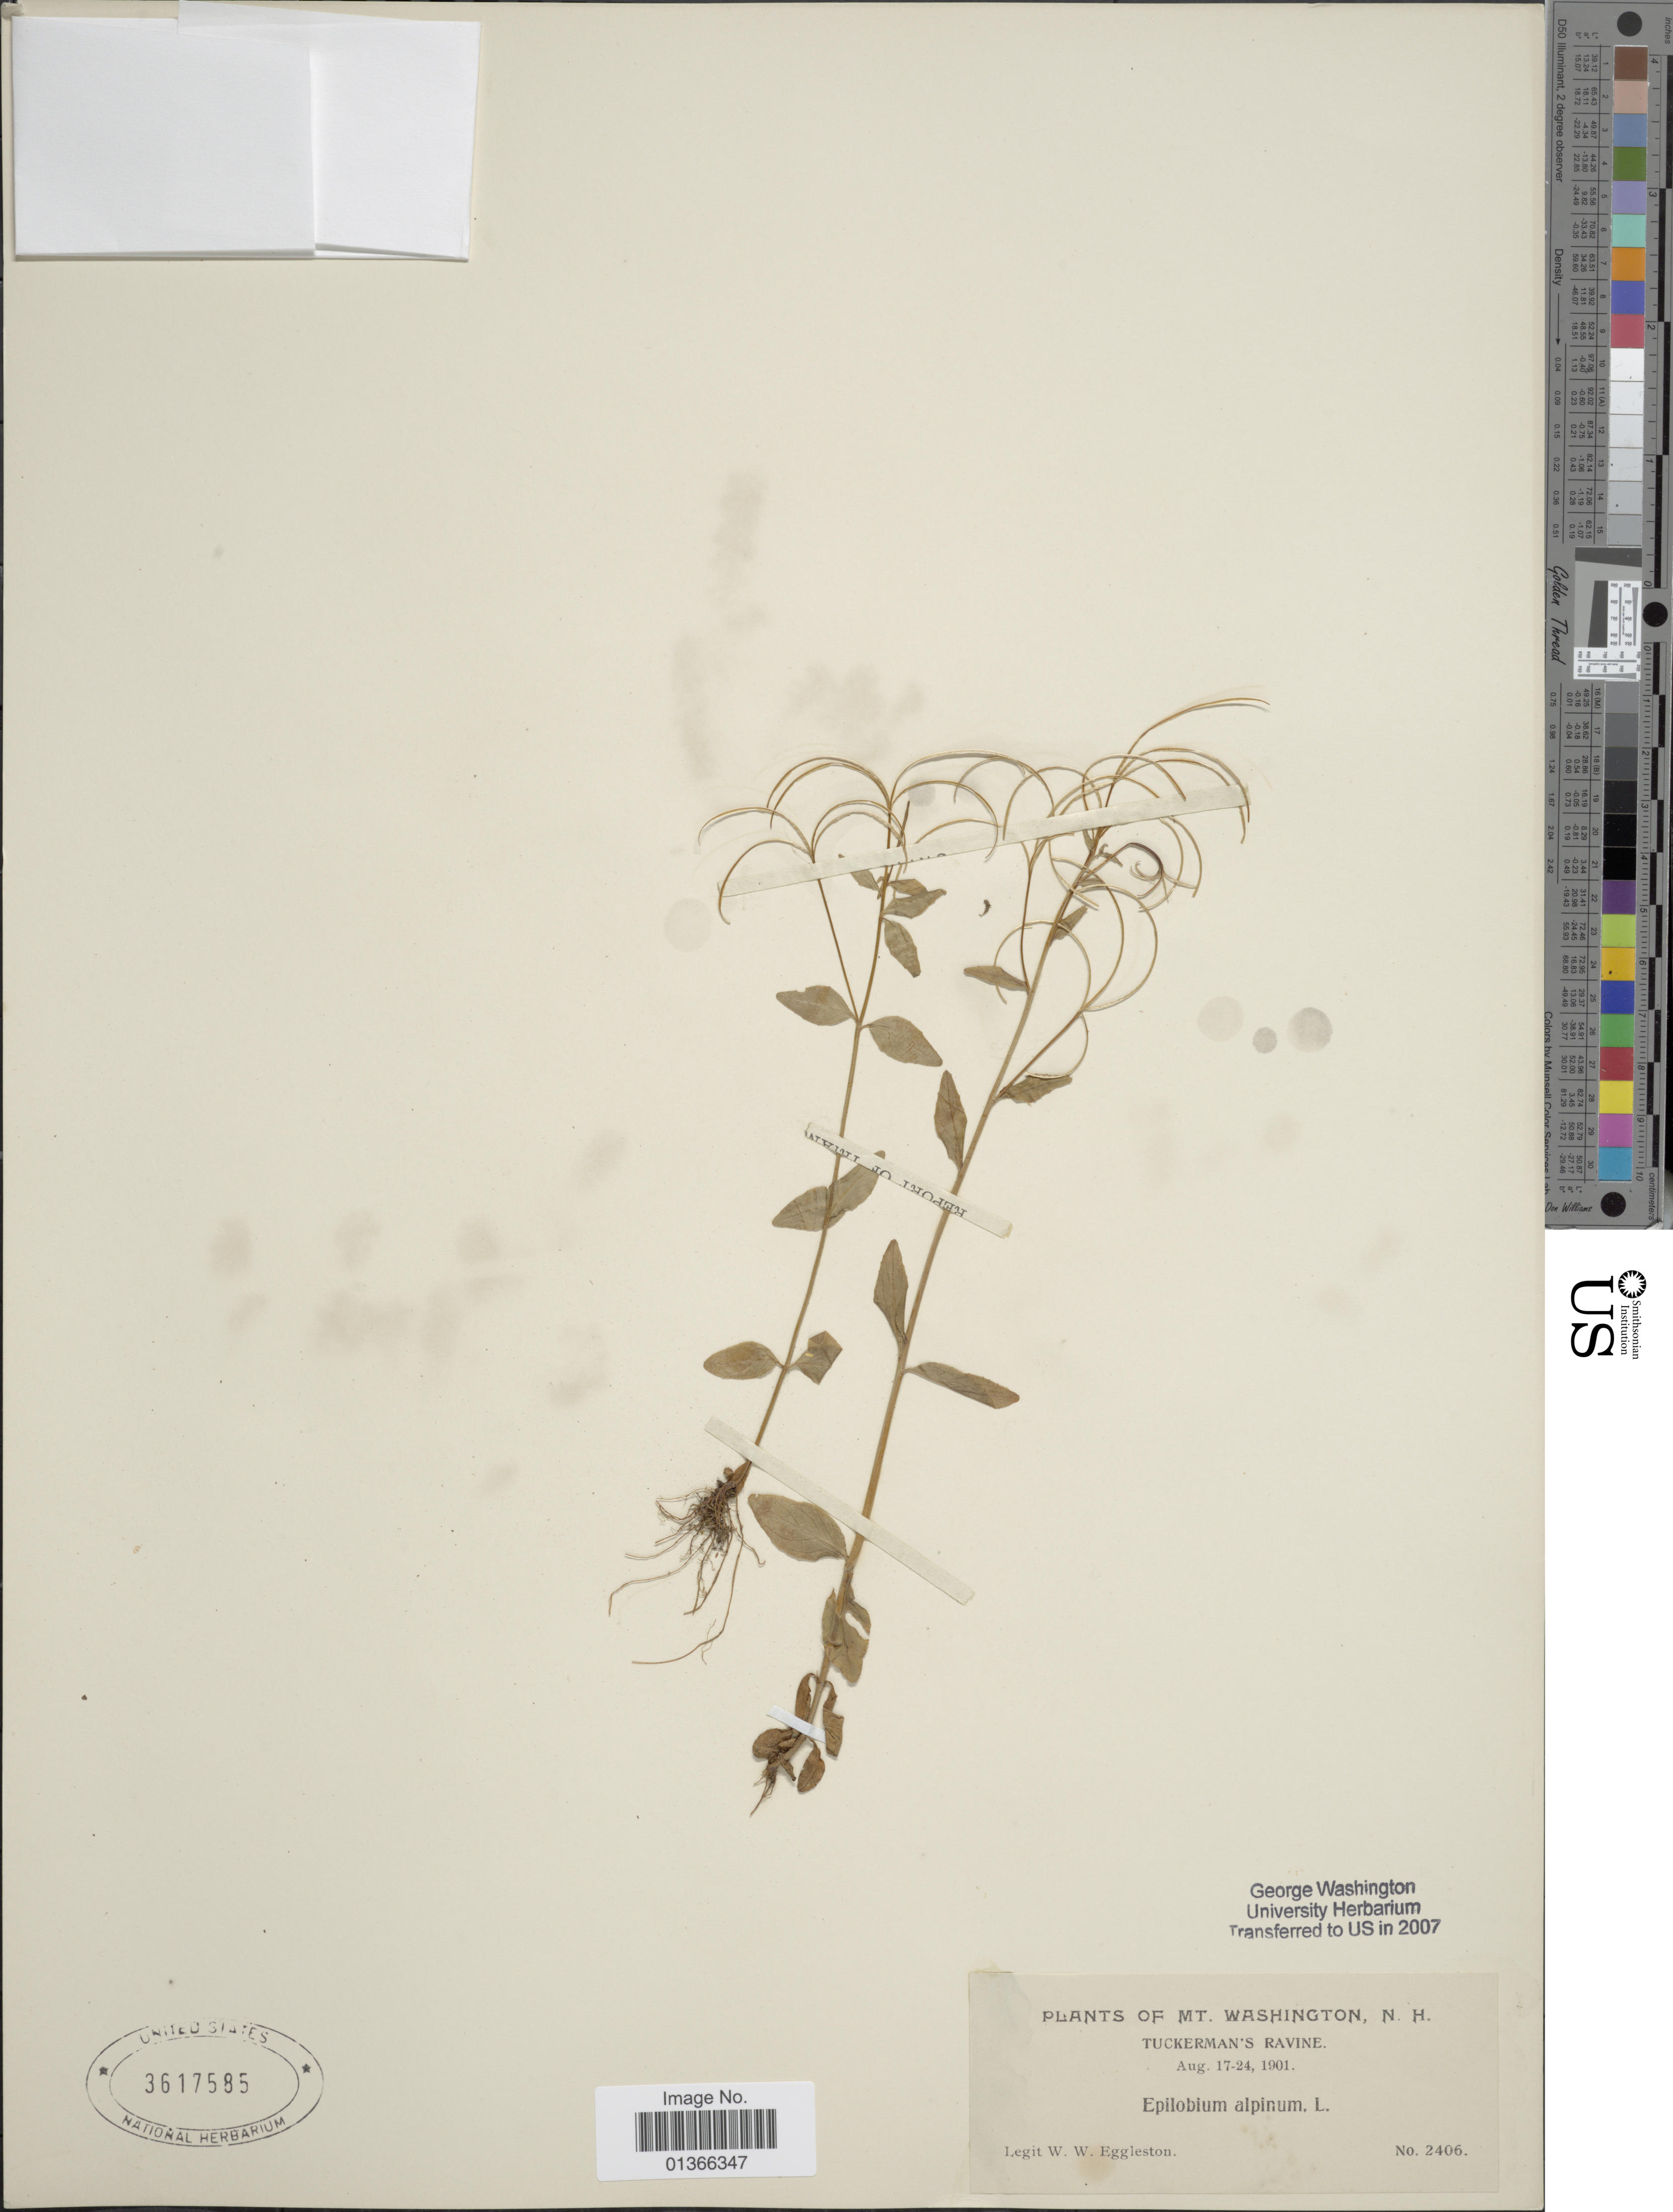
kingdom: Plantae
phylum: Tracheophyta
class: Magnoliopsida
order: Myrtales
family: Onagraceae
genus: Epilobium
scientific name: Epilobium sp.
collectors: W. W. Eggleston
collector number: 2406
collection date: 1901-08-17/1901-08-24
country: United States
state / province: Washington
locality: N.H. Tuckerman's Ravine.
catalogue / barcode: US 3617585